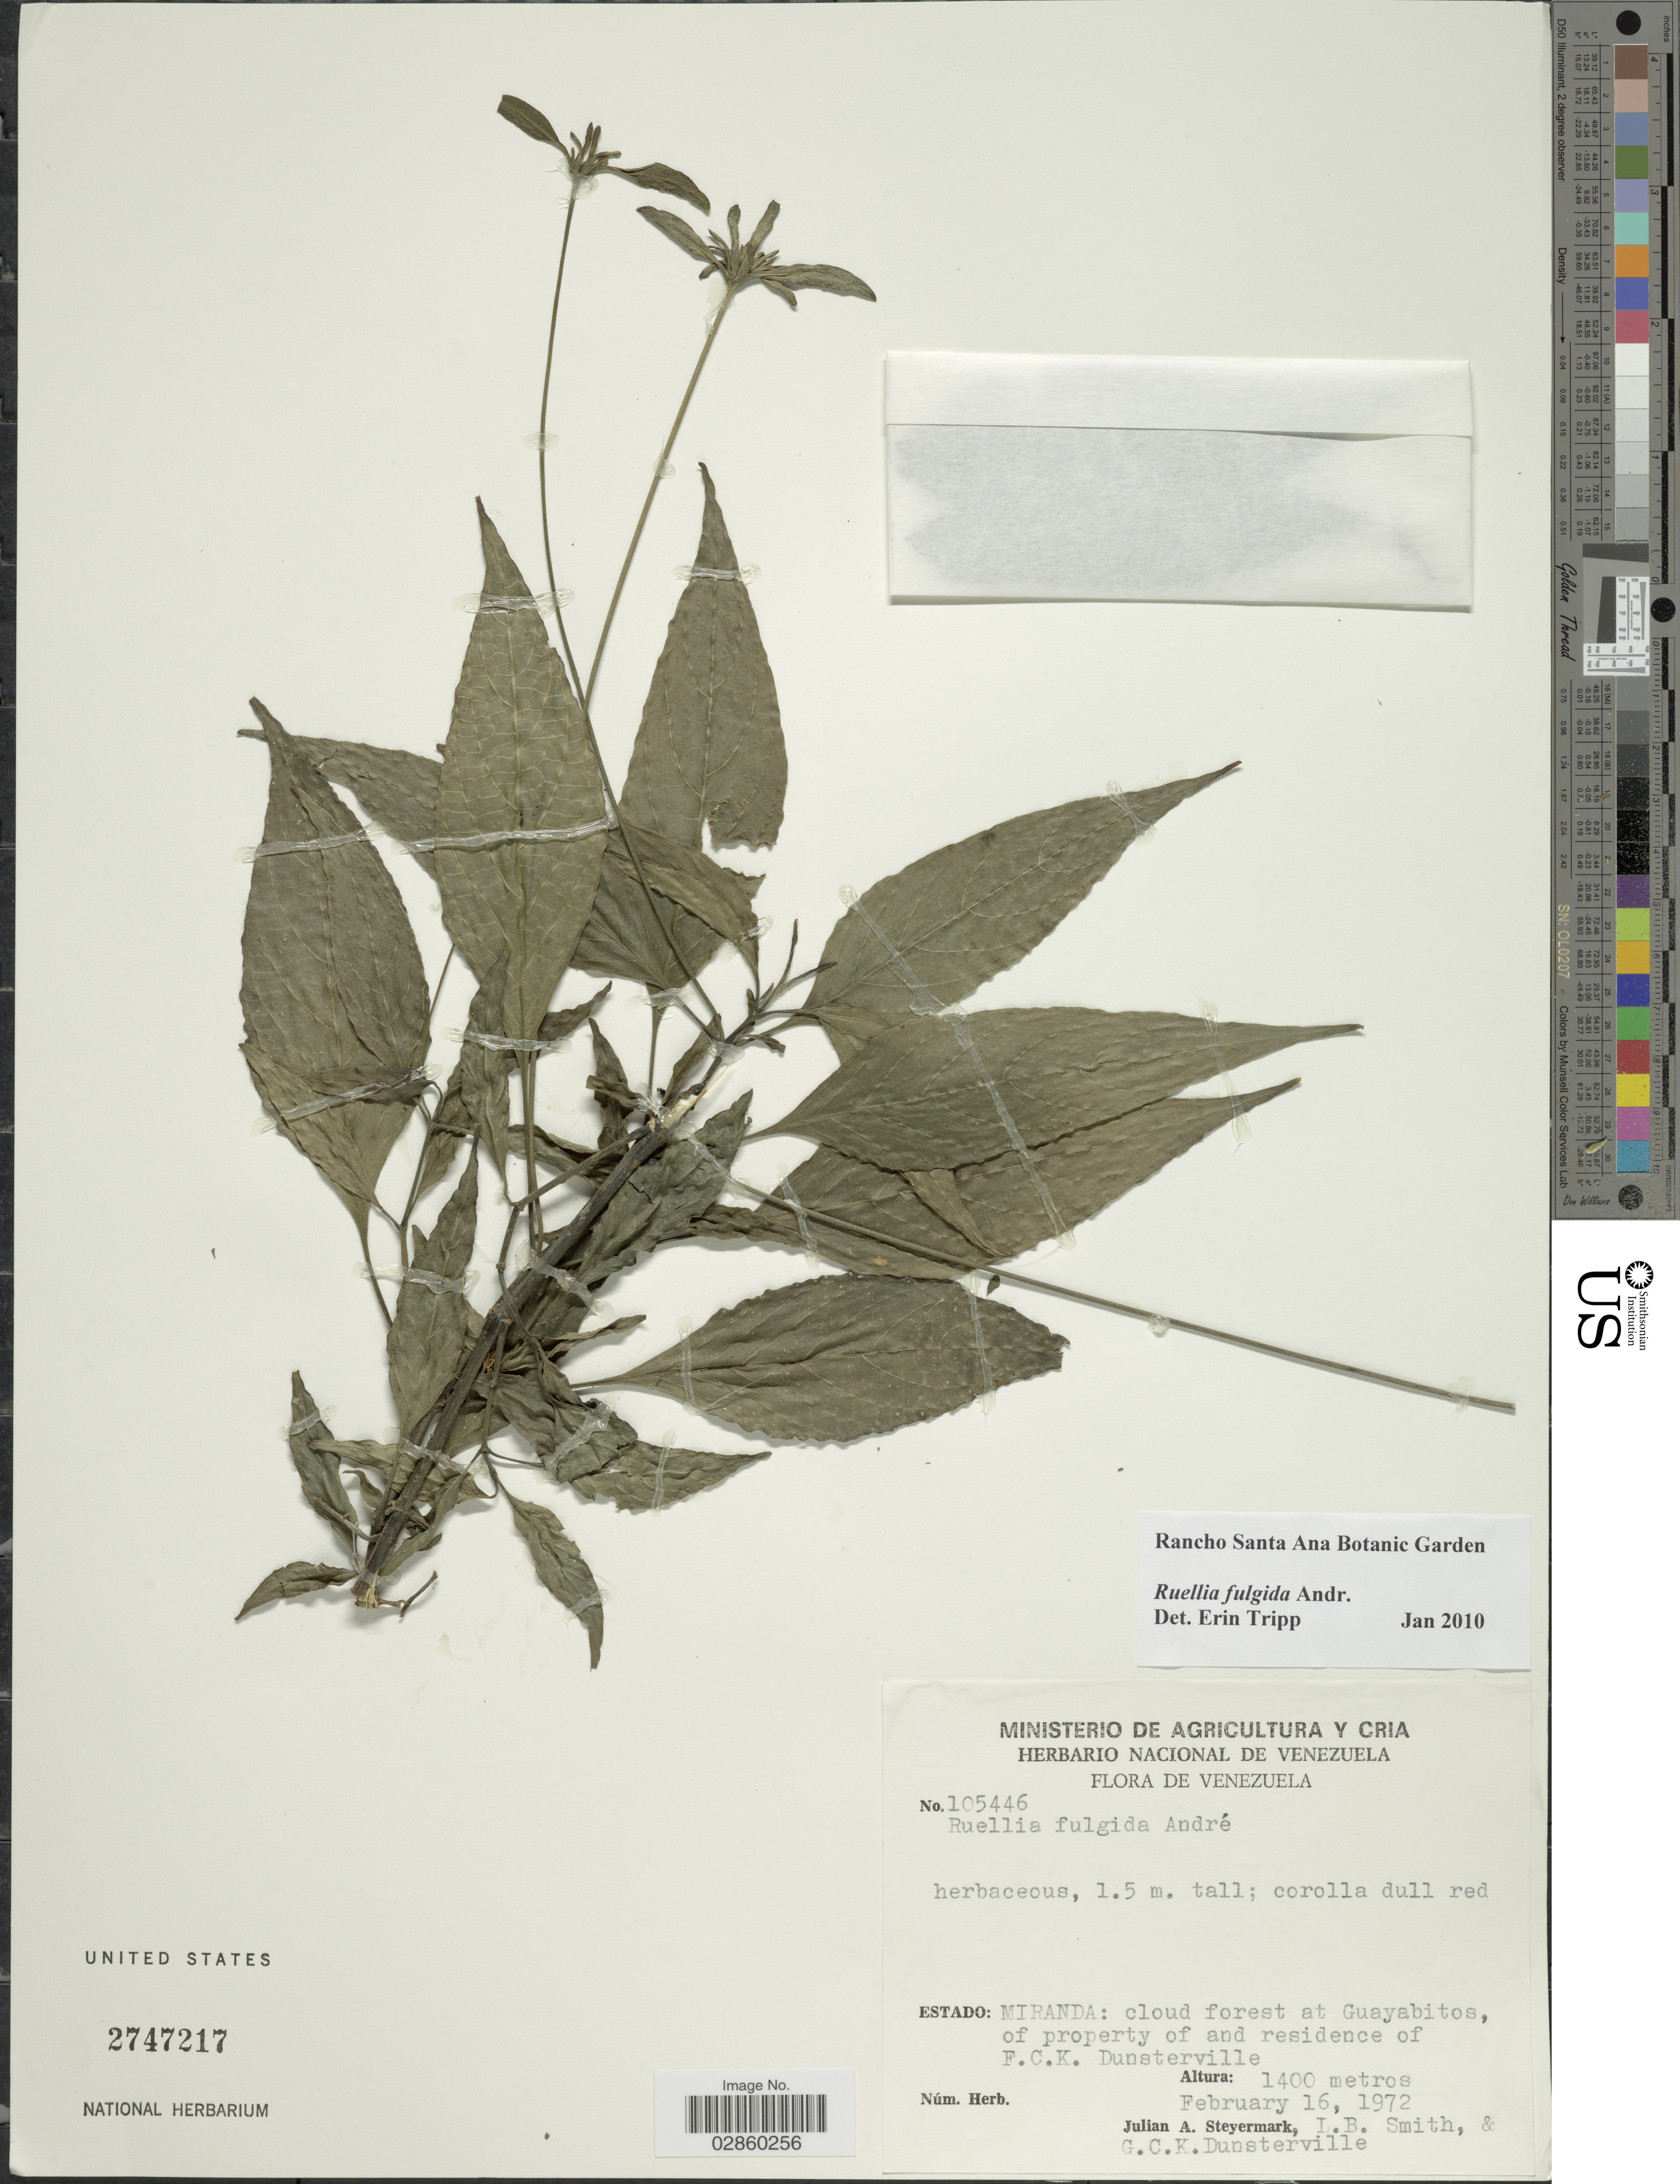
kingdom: Plantae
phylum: Tracheophyta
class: Magnoliopsida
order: Lamiales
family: Acanthaceae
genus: Ruellia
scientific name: Ruellia fulgida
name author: Andrews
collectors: J. Steyermark, L. Smith & G. C. K. Dunsterville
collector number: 105446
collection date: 1972-02-16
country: Venezuela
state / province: Miranda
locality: Cloud forest at Guayabitos, of property of and residence of F.C.K. Dunsterville.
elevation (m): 1400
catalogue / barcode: US 2747217